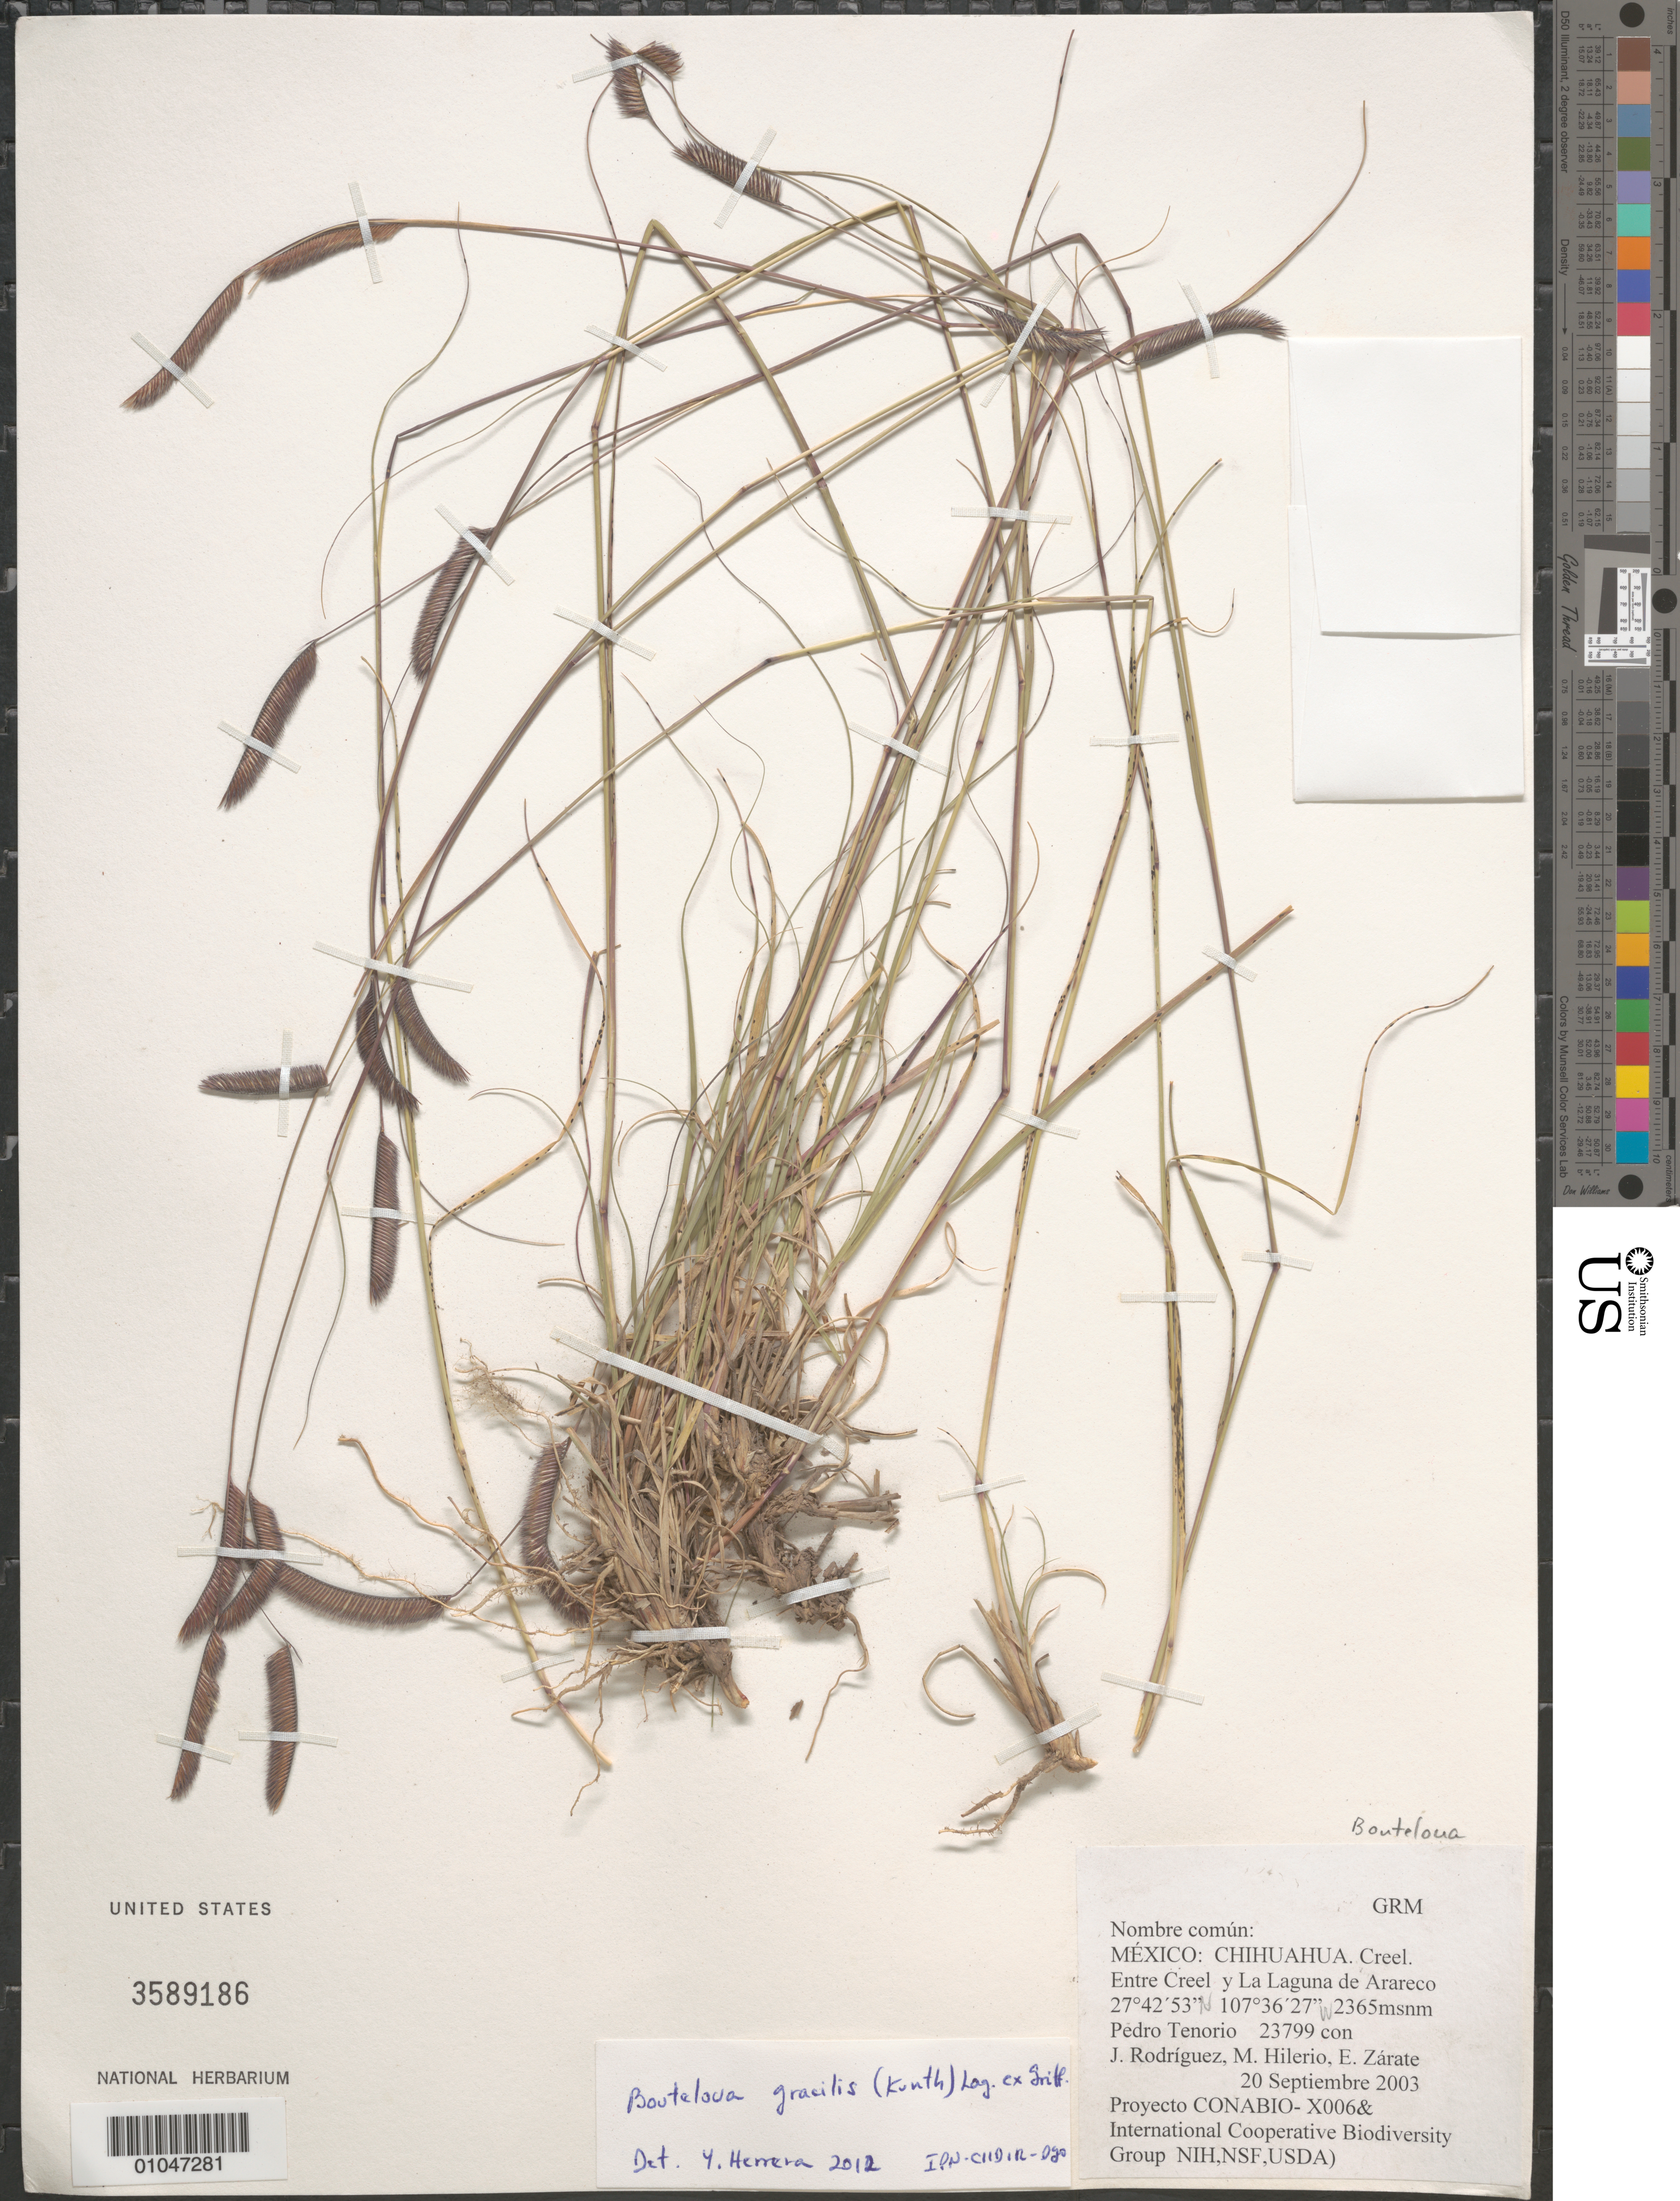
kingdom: Plantae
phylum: Tracheophyta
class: Liliopsida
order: Poales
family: Poaceae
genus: Bouteloua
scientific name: Bouteloua gracilis Vasey nom. rej.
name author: Vasey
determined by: Herrera Arrieta, Y., (CIIDIR), Instituto Politecnico Nacional (MEXICO)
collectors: P. Tenorio L., J. Rodríguez, M. Hilerio & E. Zárate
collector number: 23799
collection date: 2003-09-20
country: Mexico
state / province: Chihuahua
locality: Creel.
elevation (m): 2365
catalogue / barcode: US 3589186